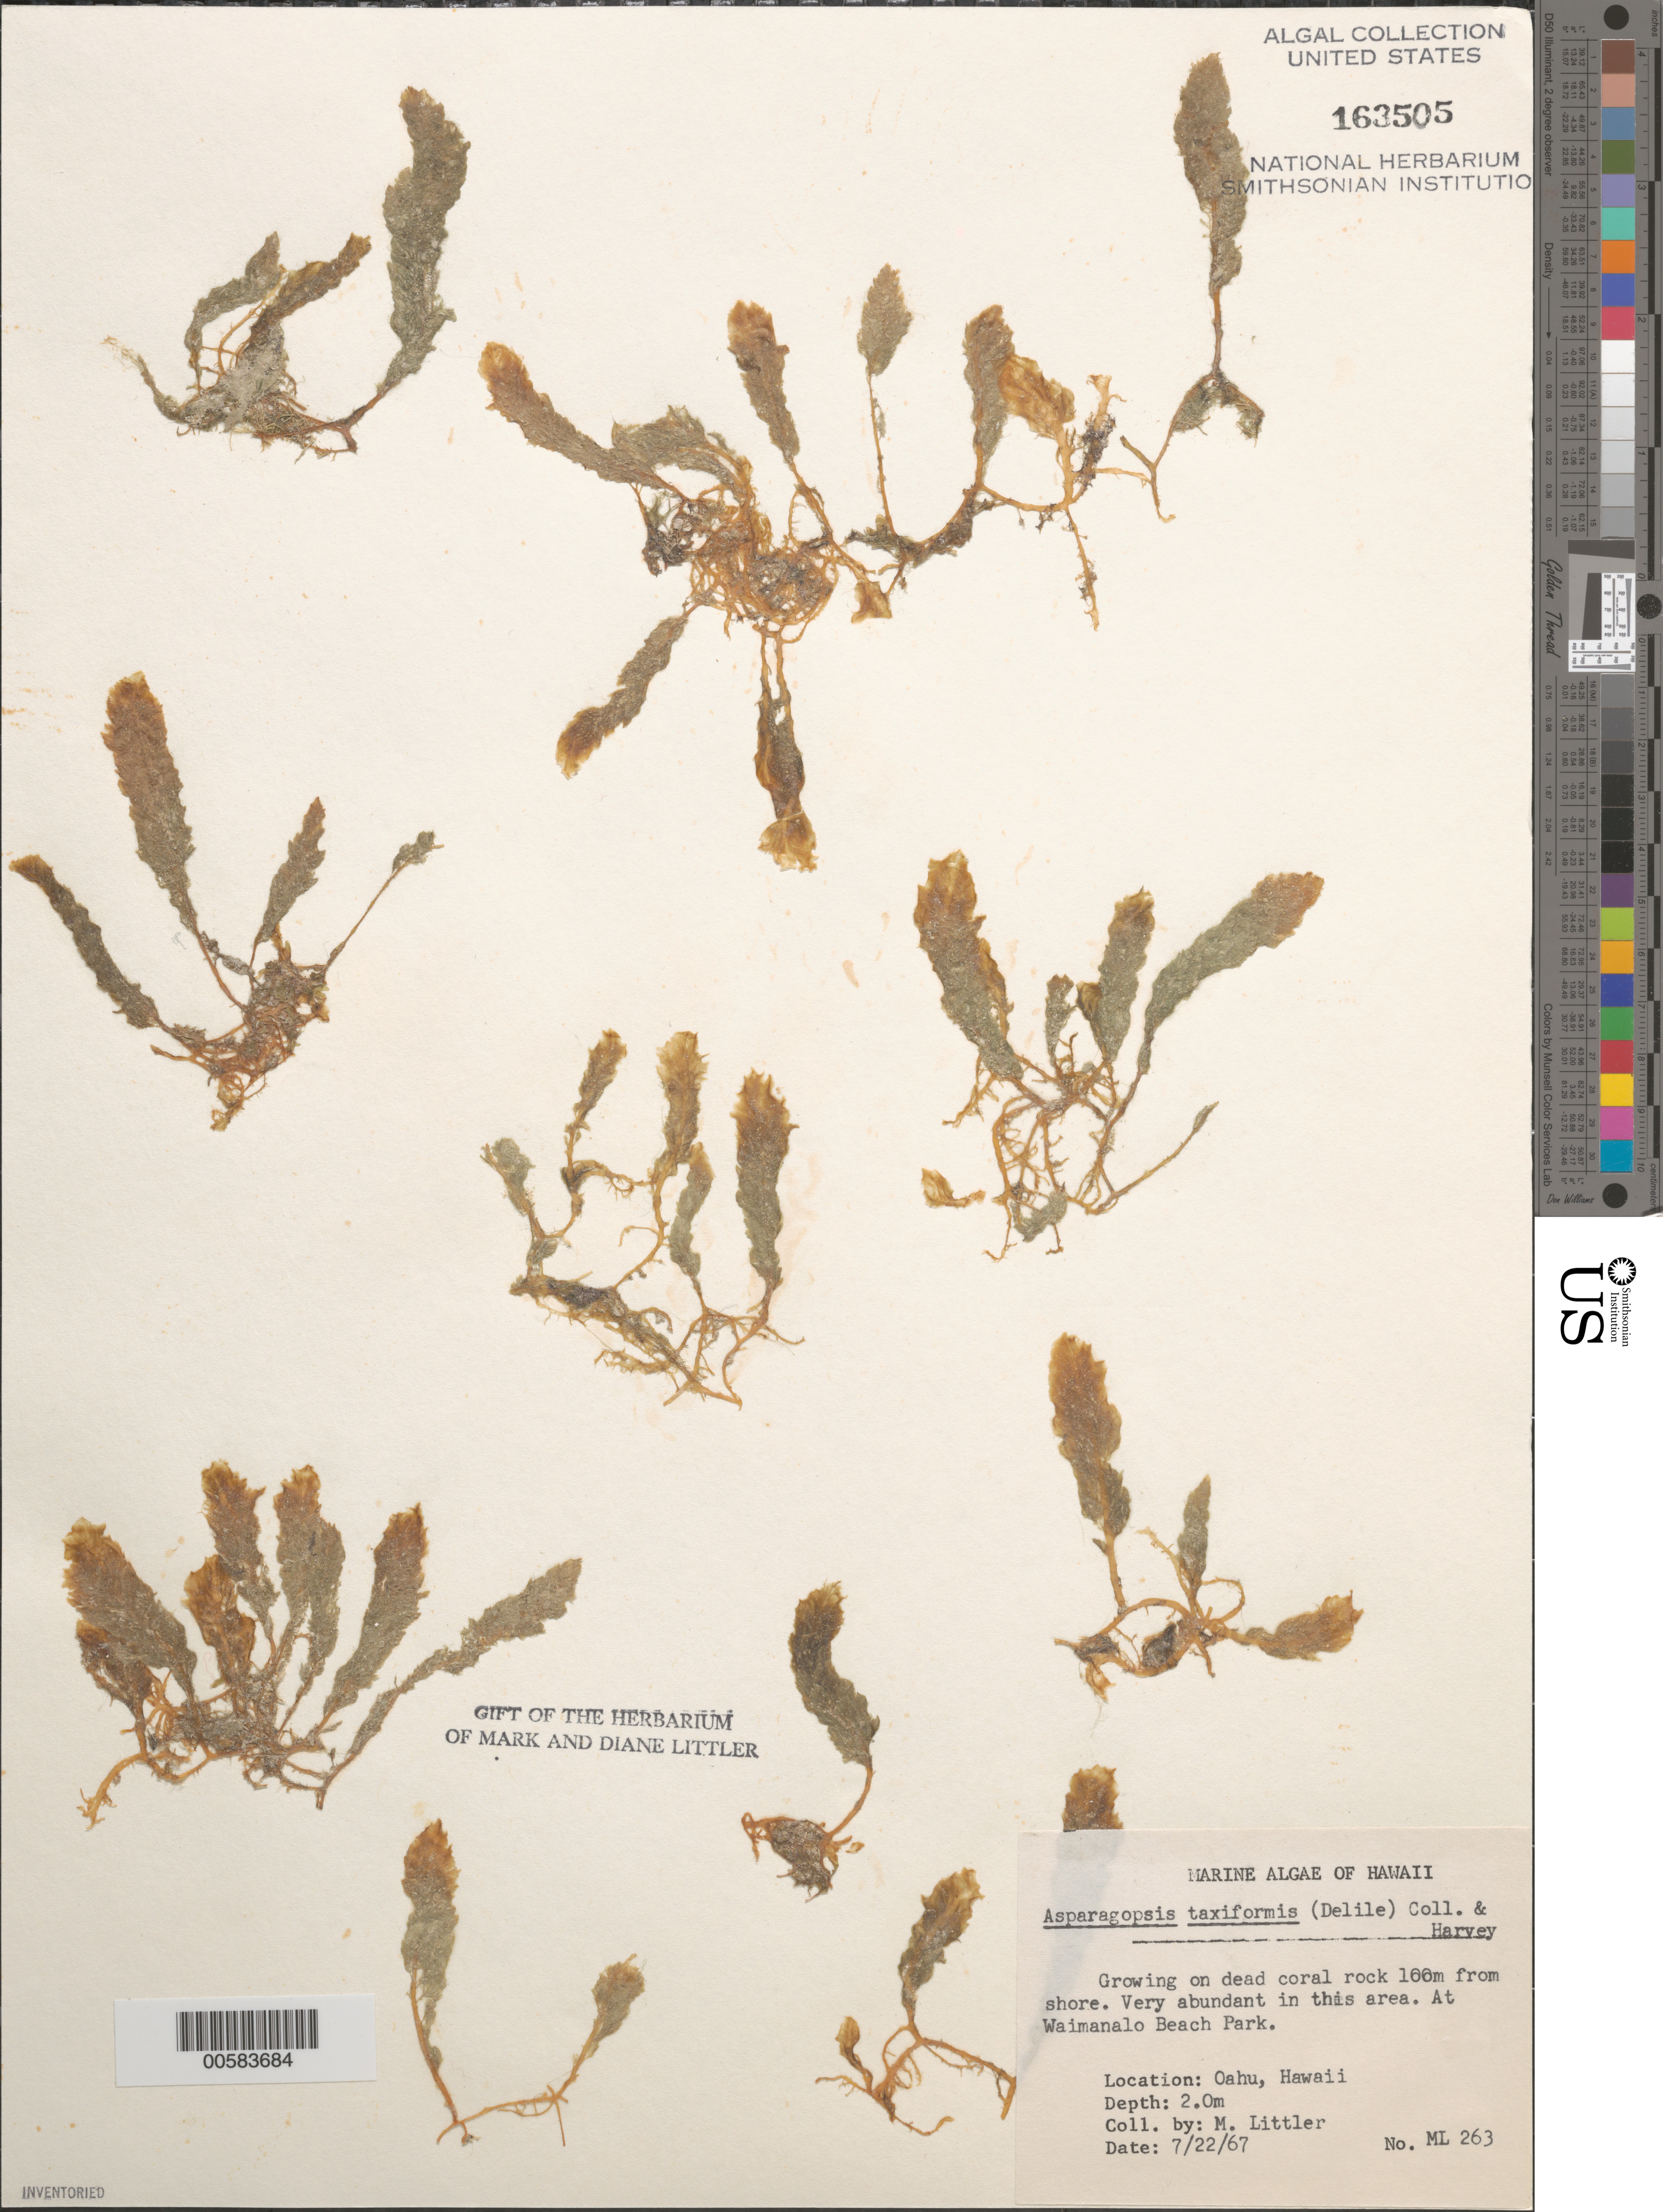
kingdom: Plantae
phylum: Rhodophyta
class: Florideophyceae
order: Bonnemaisoniales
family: Bonnemaisoniaceae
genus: Asparagopsis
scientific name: Asparagopsis taxiformis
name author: (Delile) Trevis.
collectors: M. M. Littler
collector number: ML 263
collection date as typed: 22 Jul 1967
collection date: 1967-07-22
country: United States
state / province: Hawaii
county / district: Honolulu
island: Oahu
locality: Waimanalo Beach Park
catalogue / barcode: US 163505